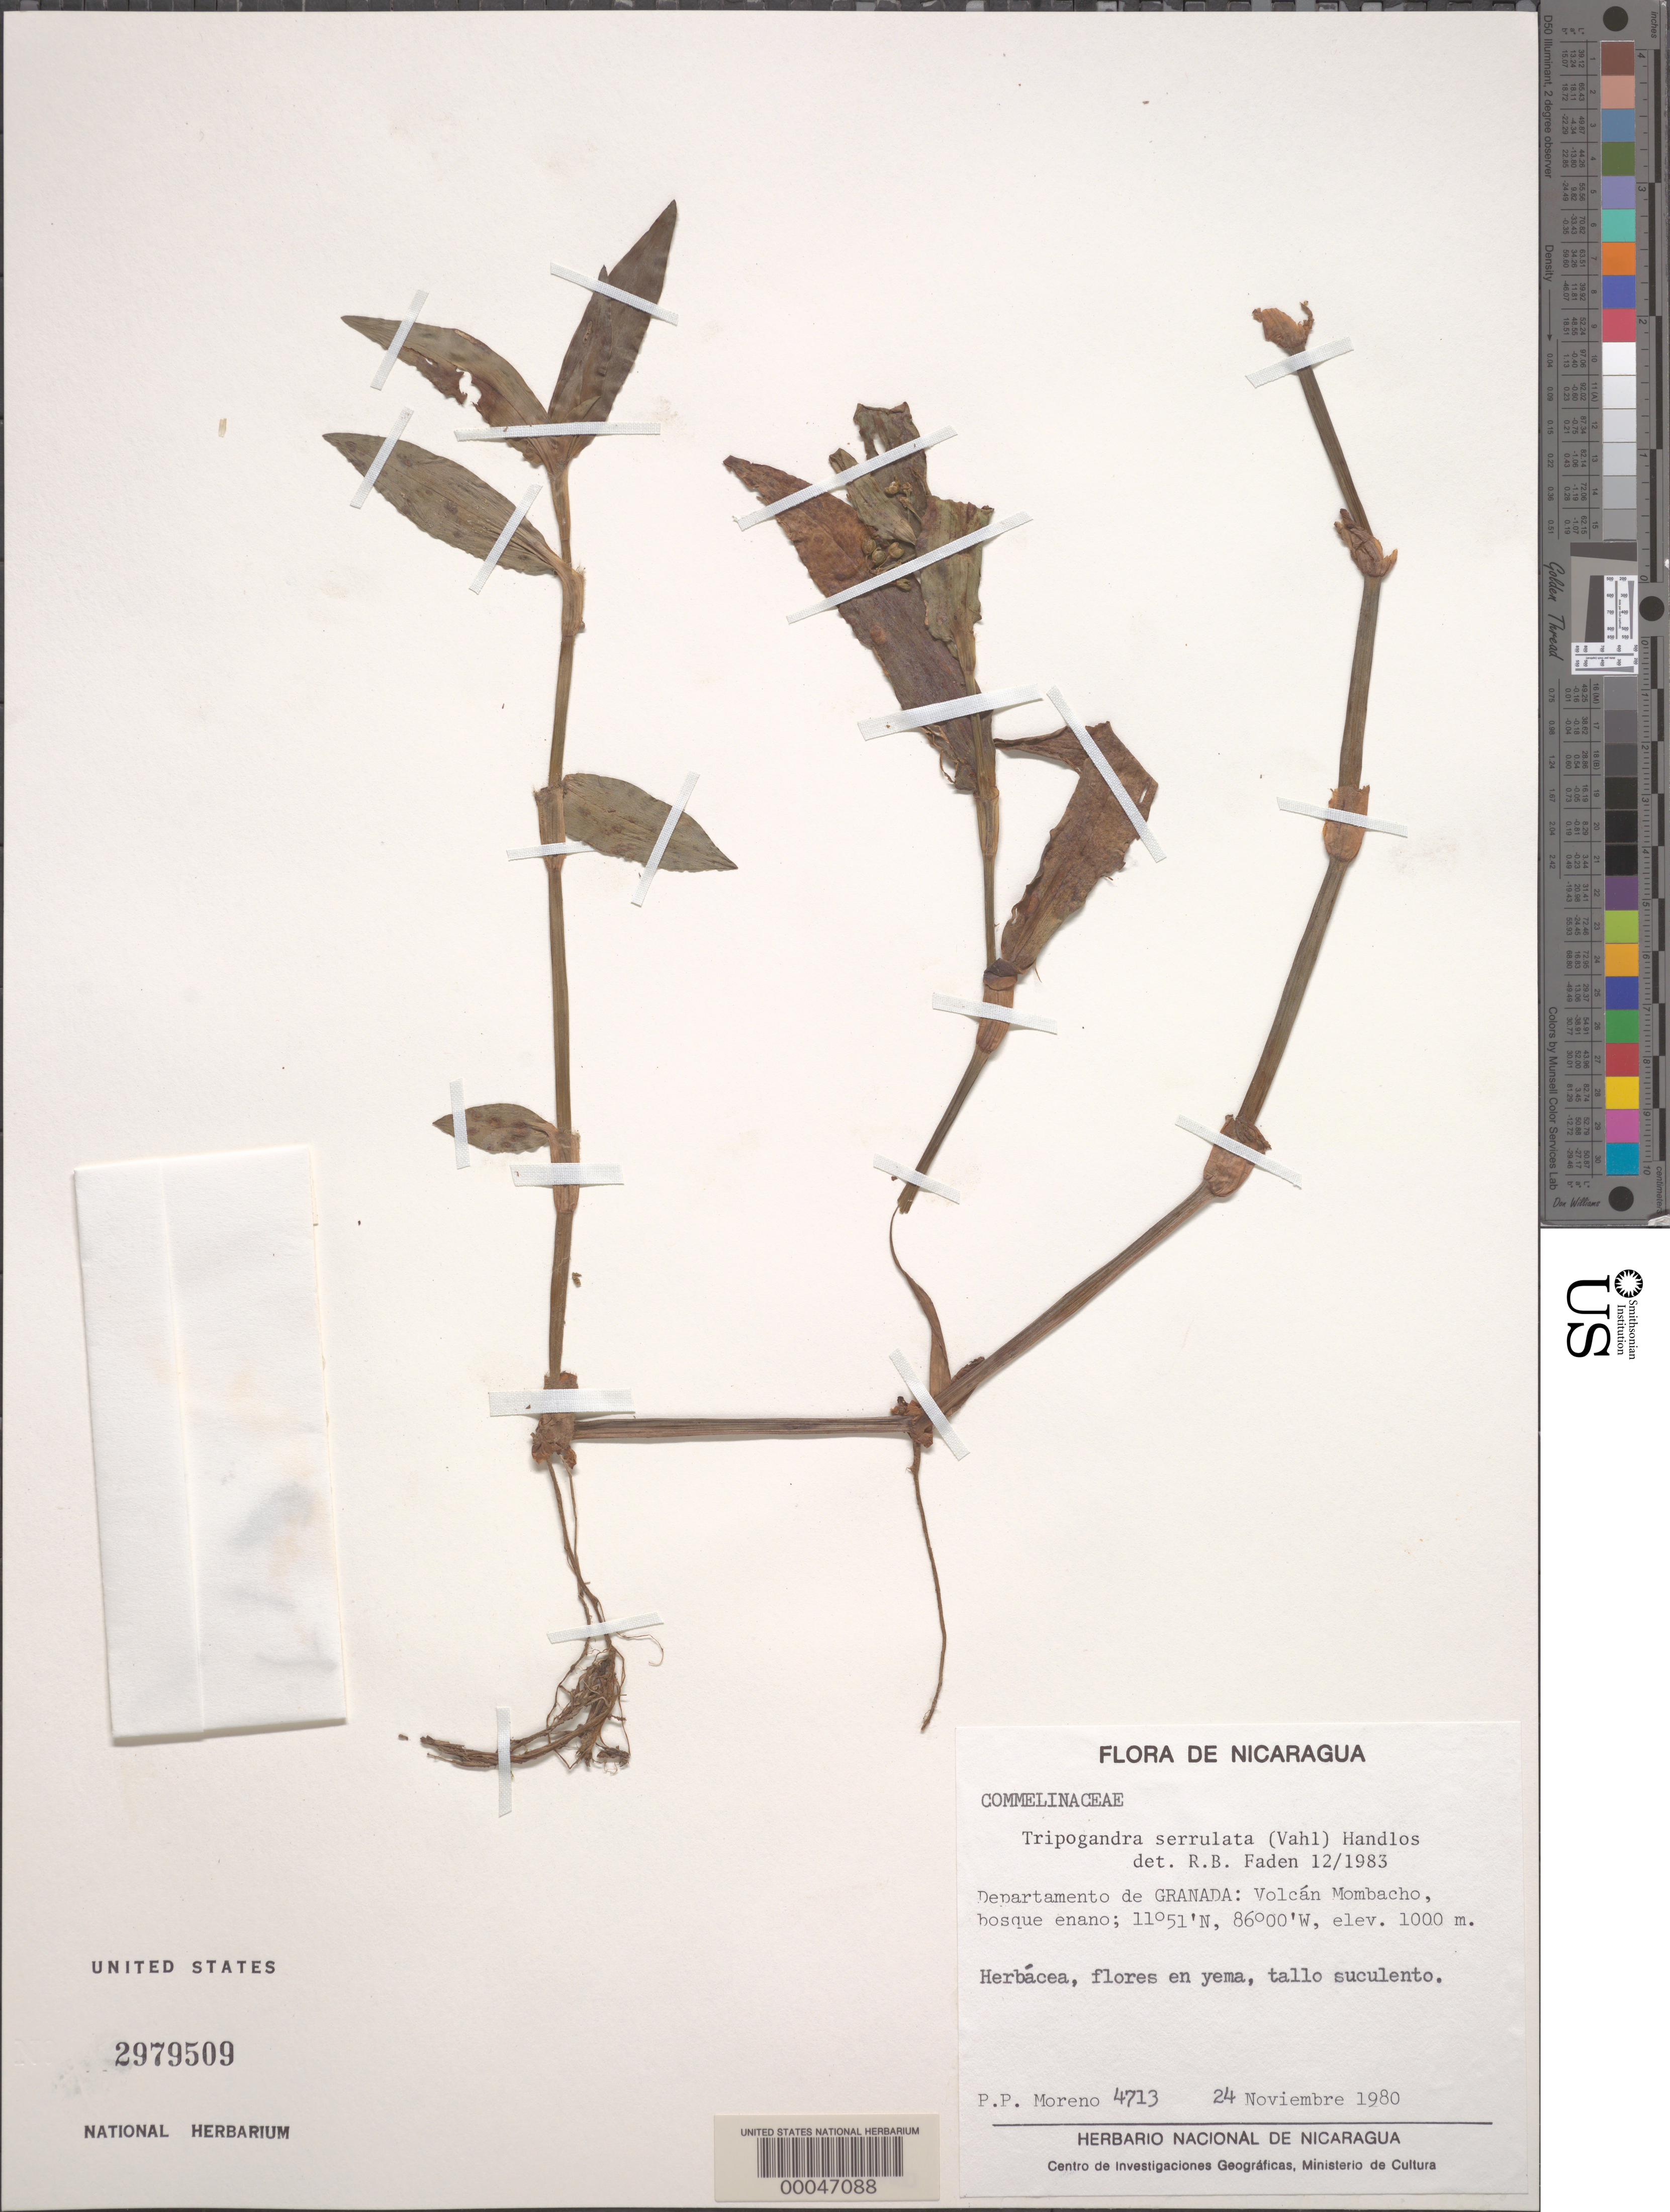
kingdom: Plantae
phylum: Tracheophyta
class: Liliopsida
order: Commelinales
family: Commelinaceae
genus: Tripogandra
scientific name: Tripogandra serrulata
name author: (Vahl) Handlos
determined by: Faden, Robert B., (US), Smithsonian Institution - National Museum of Natural History (UNITED STATES)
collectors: P. Moreno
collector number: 4713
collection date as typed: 24 Nov 1980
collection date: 1980-11-24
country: Nicaragua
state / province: Granada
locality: Volcan mombacho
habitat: Forest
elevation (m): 1000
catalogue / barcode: US 2979509